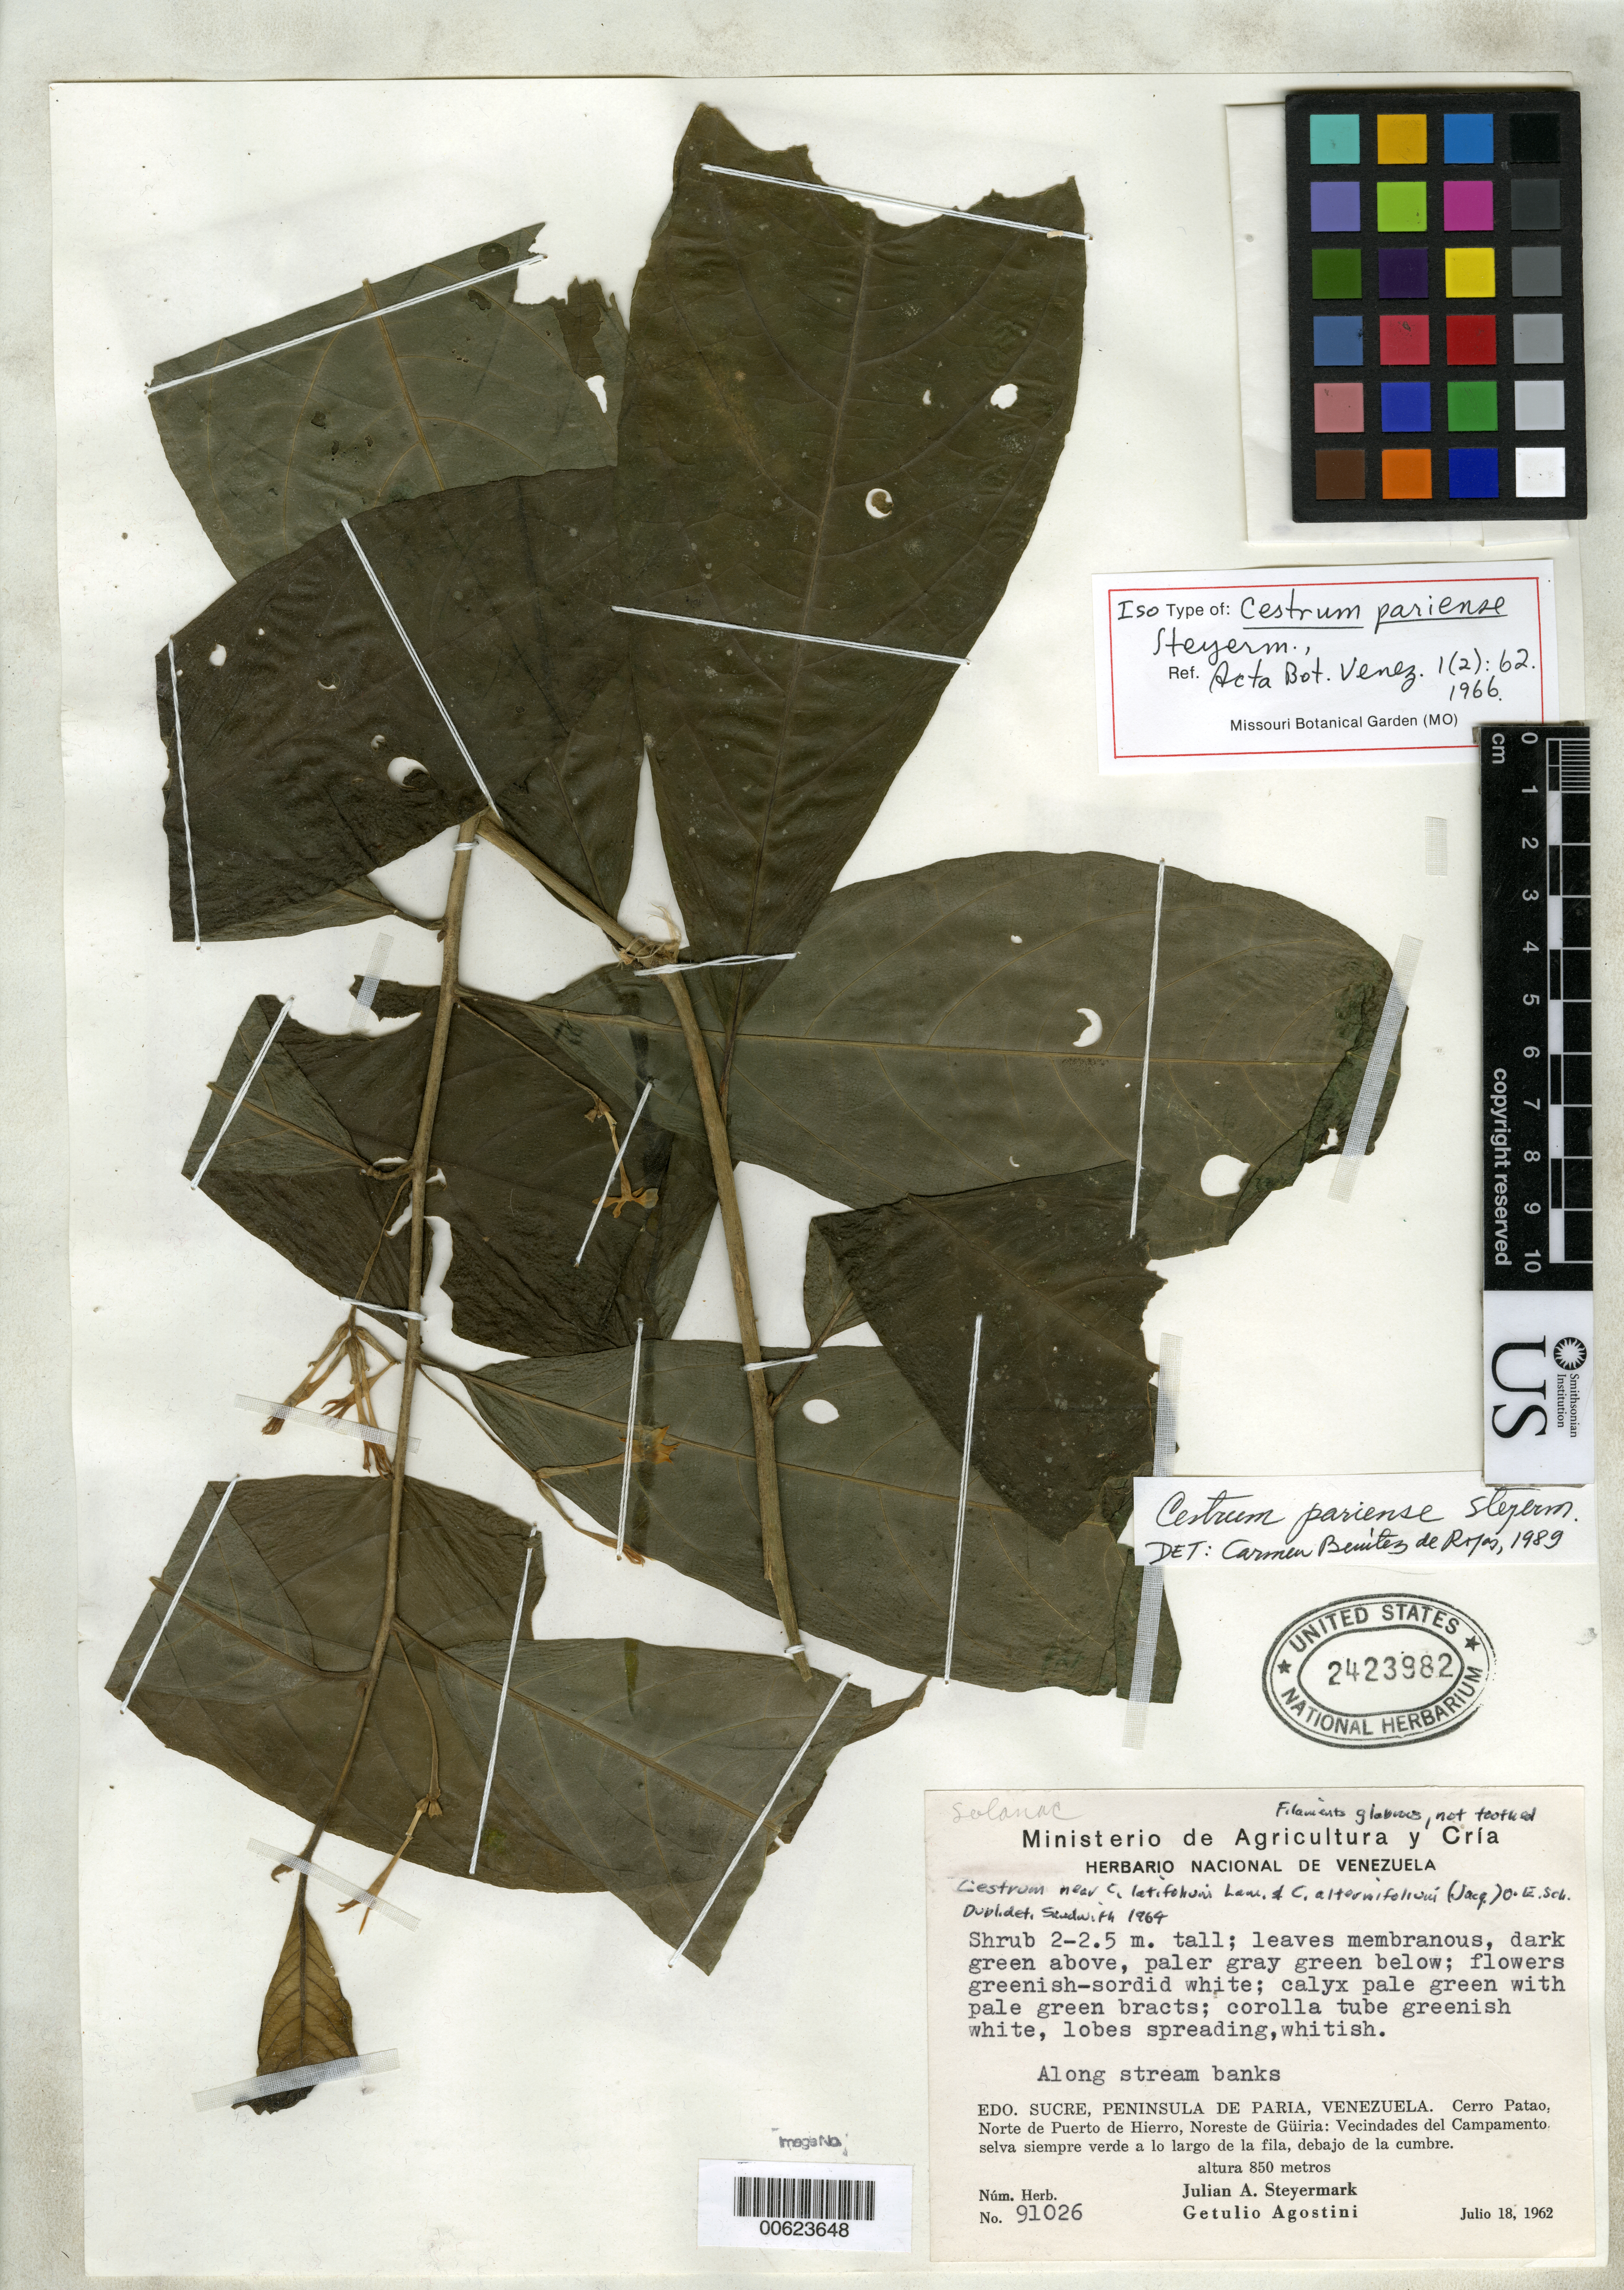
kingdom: Plantae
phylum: Tracheophyta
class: Magnoliopsida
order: Solanales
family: Solanaceae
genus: Cestrum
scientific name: Cestrum pariense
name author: Steyerm.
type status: Isotype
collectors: J. Steyermark & G. Agostini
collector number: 91026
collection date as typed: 18 Jul 1962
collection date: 1962-07-18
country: Venezuela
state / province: Sucre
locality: Peninsula de Paria, Cerropatao, N de Puerto de Hierro, NE de Guiria, vecinidades del campamento.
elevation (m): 850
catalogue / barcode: US 2423982